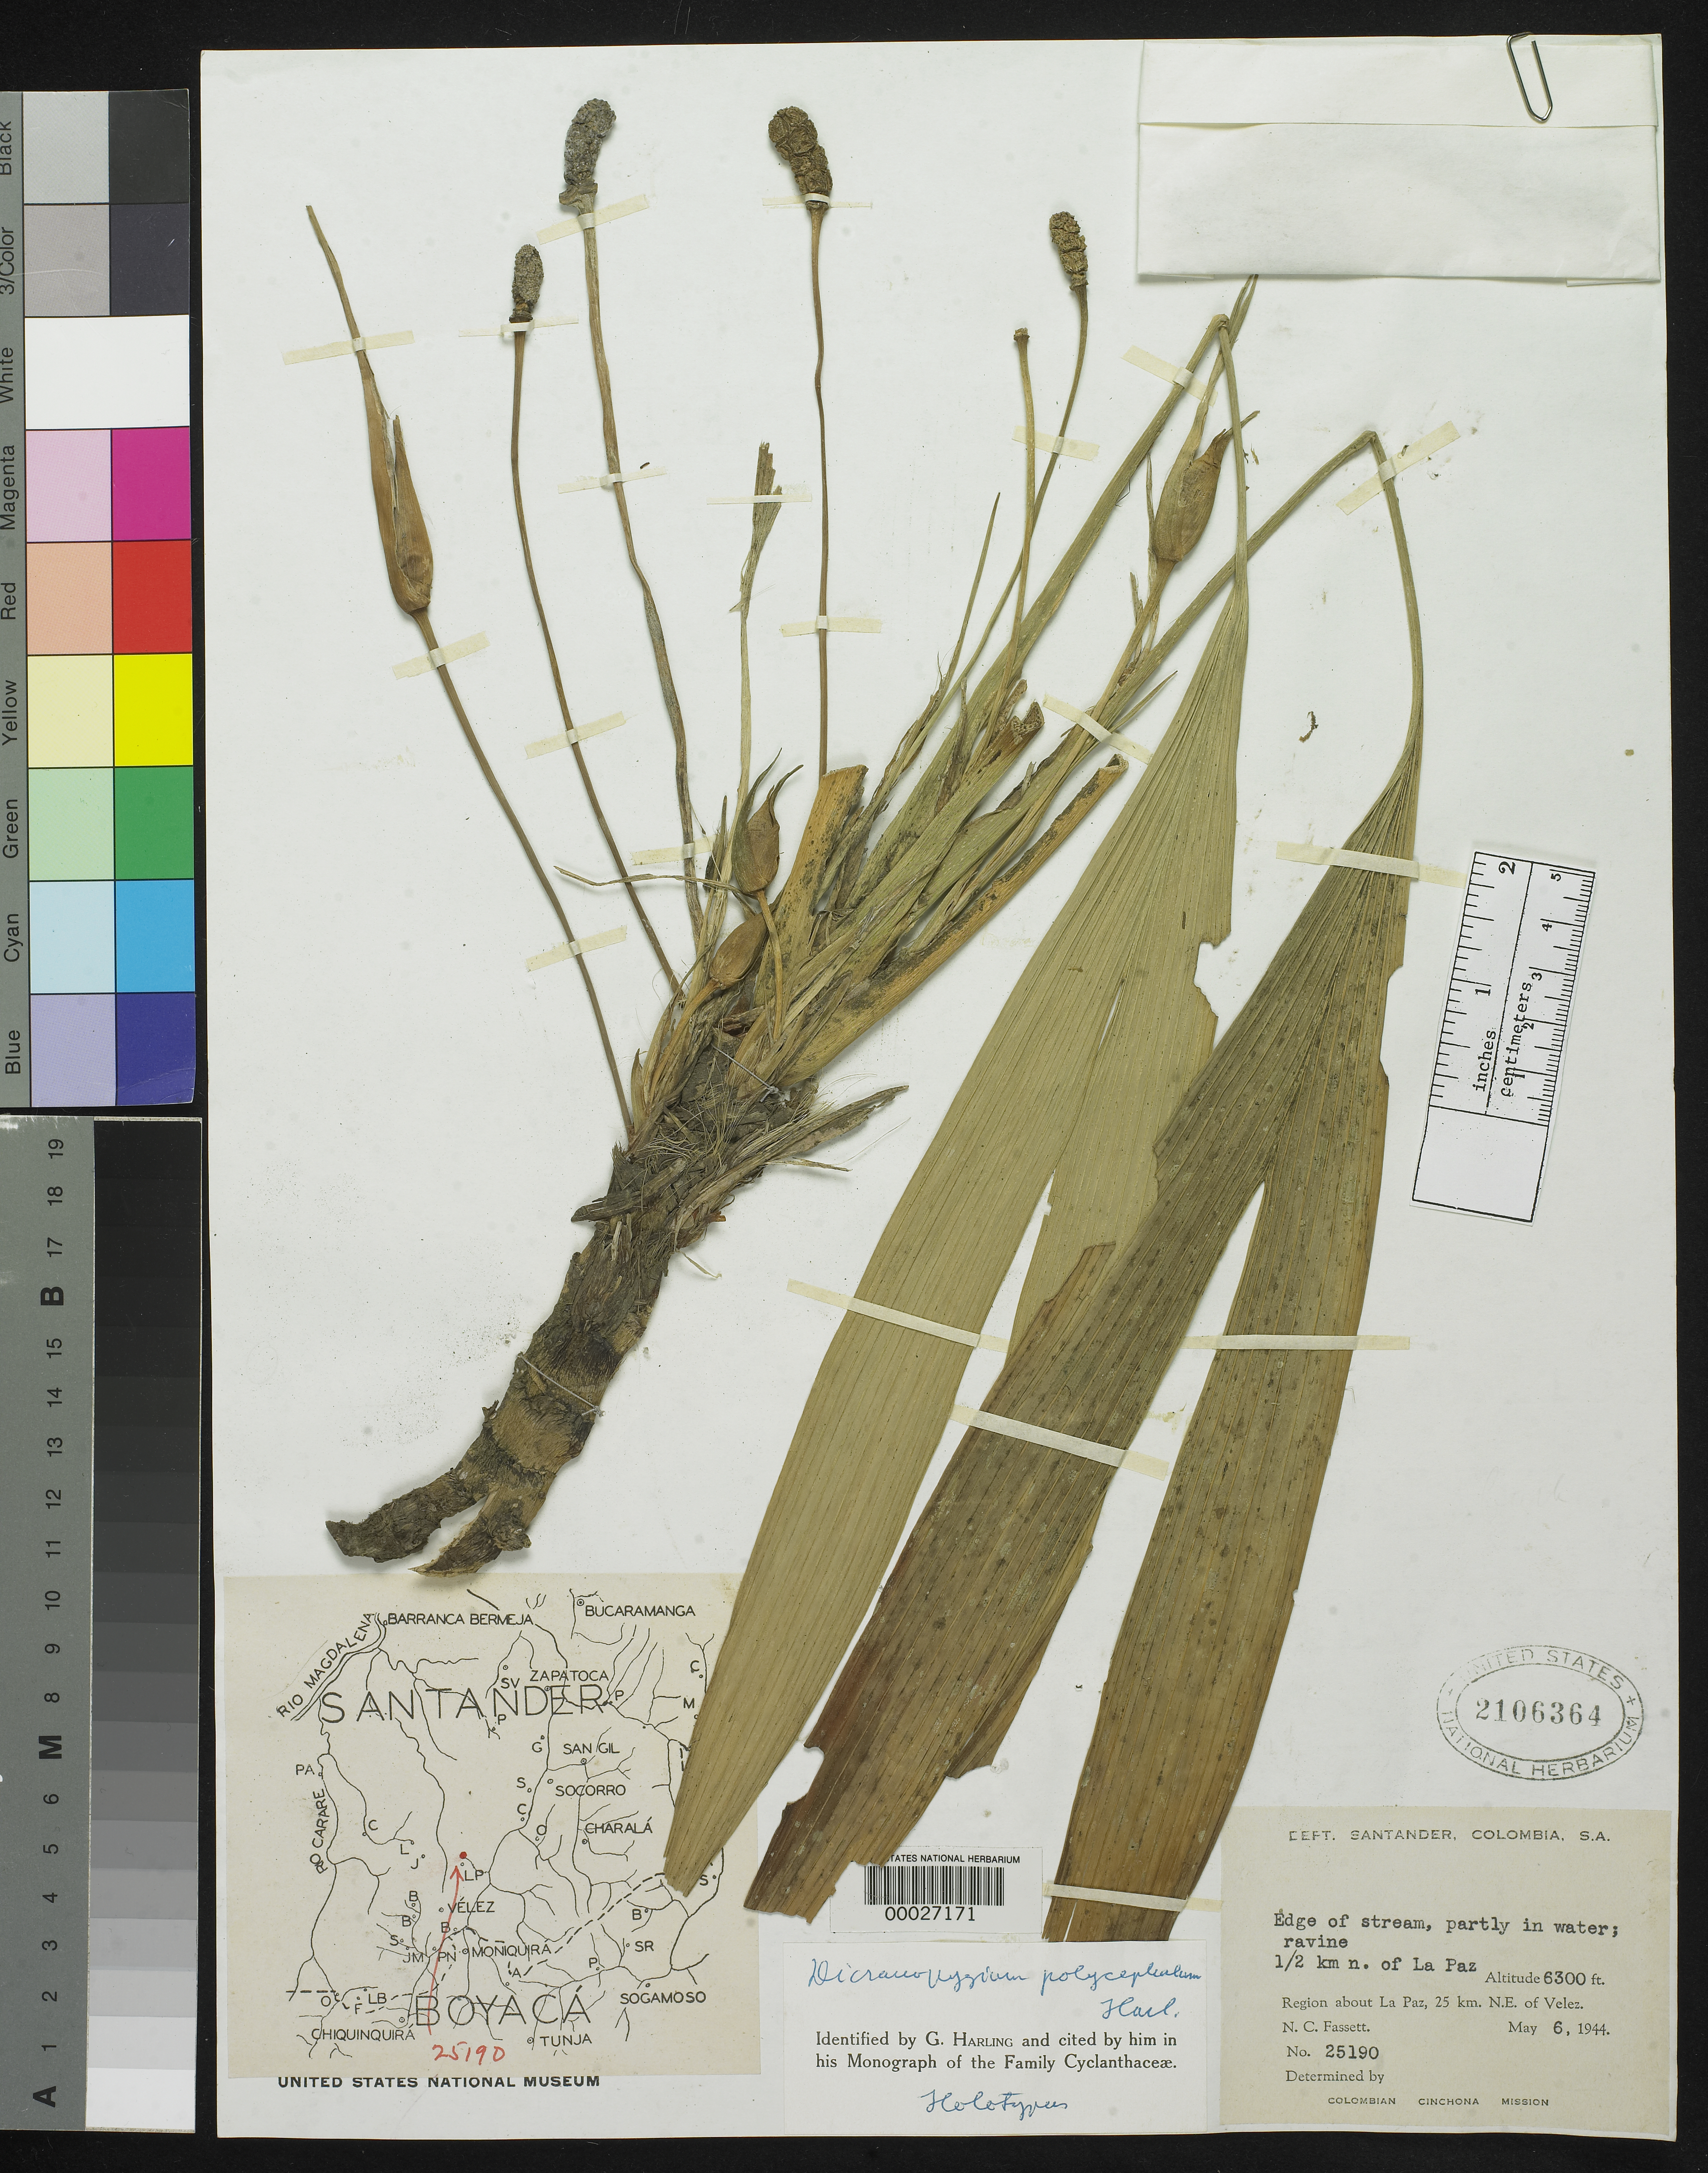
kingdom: Plantae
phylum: Tracheophyta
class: Liliopsida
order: Pandanales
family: Cyclanthaceae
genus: Dicranopygium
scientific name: Dicranopygium polycephalum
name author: Harling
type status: Holotype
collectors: N. C. Fassett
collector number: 25190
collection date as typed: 06 May 1944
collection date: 1944-05-06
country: Colombia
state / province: Santander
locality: Region about La Paz, 25 km NE of Velez, 1/2 km N of La Paz.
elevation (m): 1920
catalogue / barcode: US 2106364